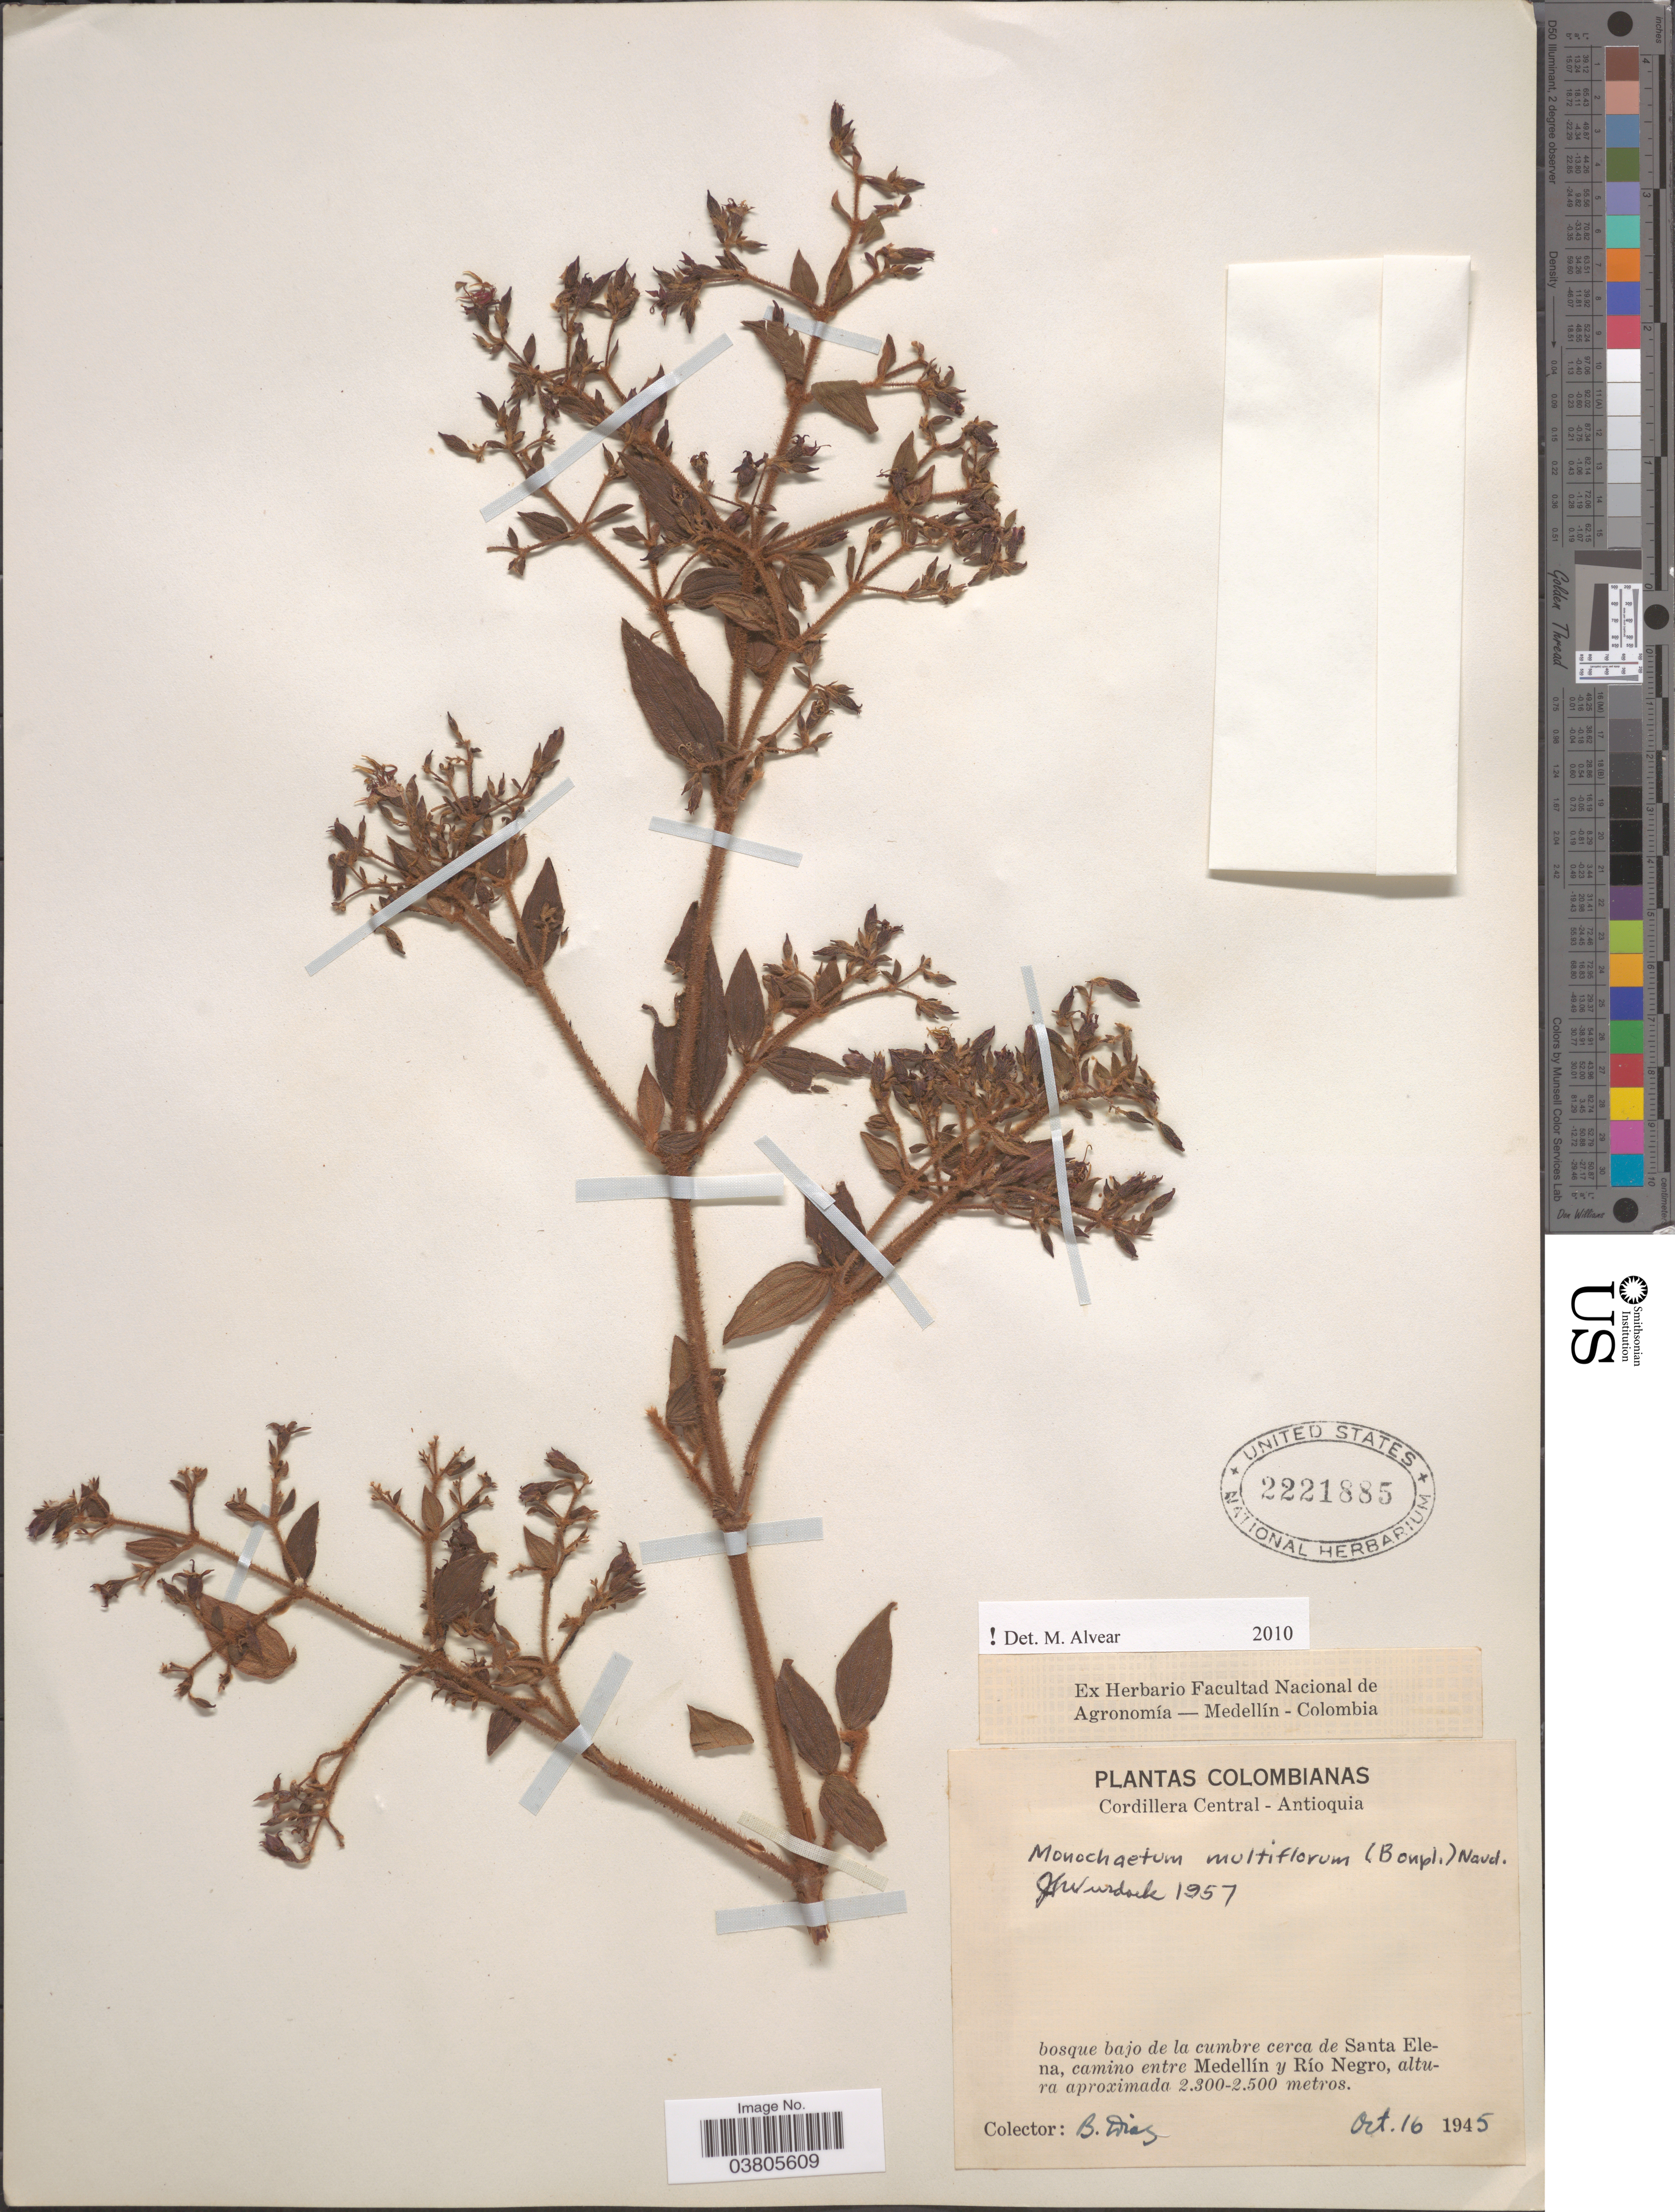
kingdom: Plantae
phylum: Tracheophyta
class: Magnoliopsida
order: Myrtales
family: Melastomataceae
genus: Monochaetum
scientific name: Monochaetum multiflorum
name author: (Bonpl.) Naudin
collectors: B. Diaz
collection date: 1945-10-16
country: Colombia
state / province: Antioquia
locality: Cordillera Central. Bosque bajo de la cumbre de Santa Elena, camino entre Medellín y Rio Negro.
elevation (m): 2300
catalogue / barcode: US 2221885